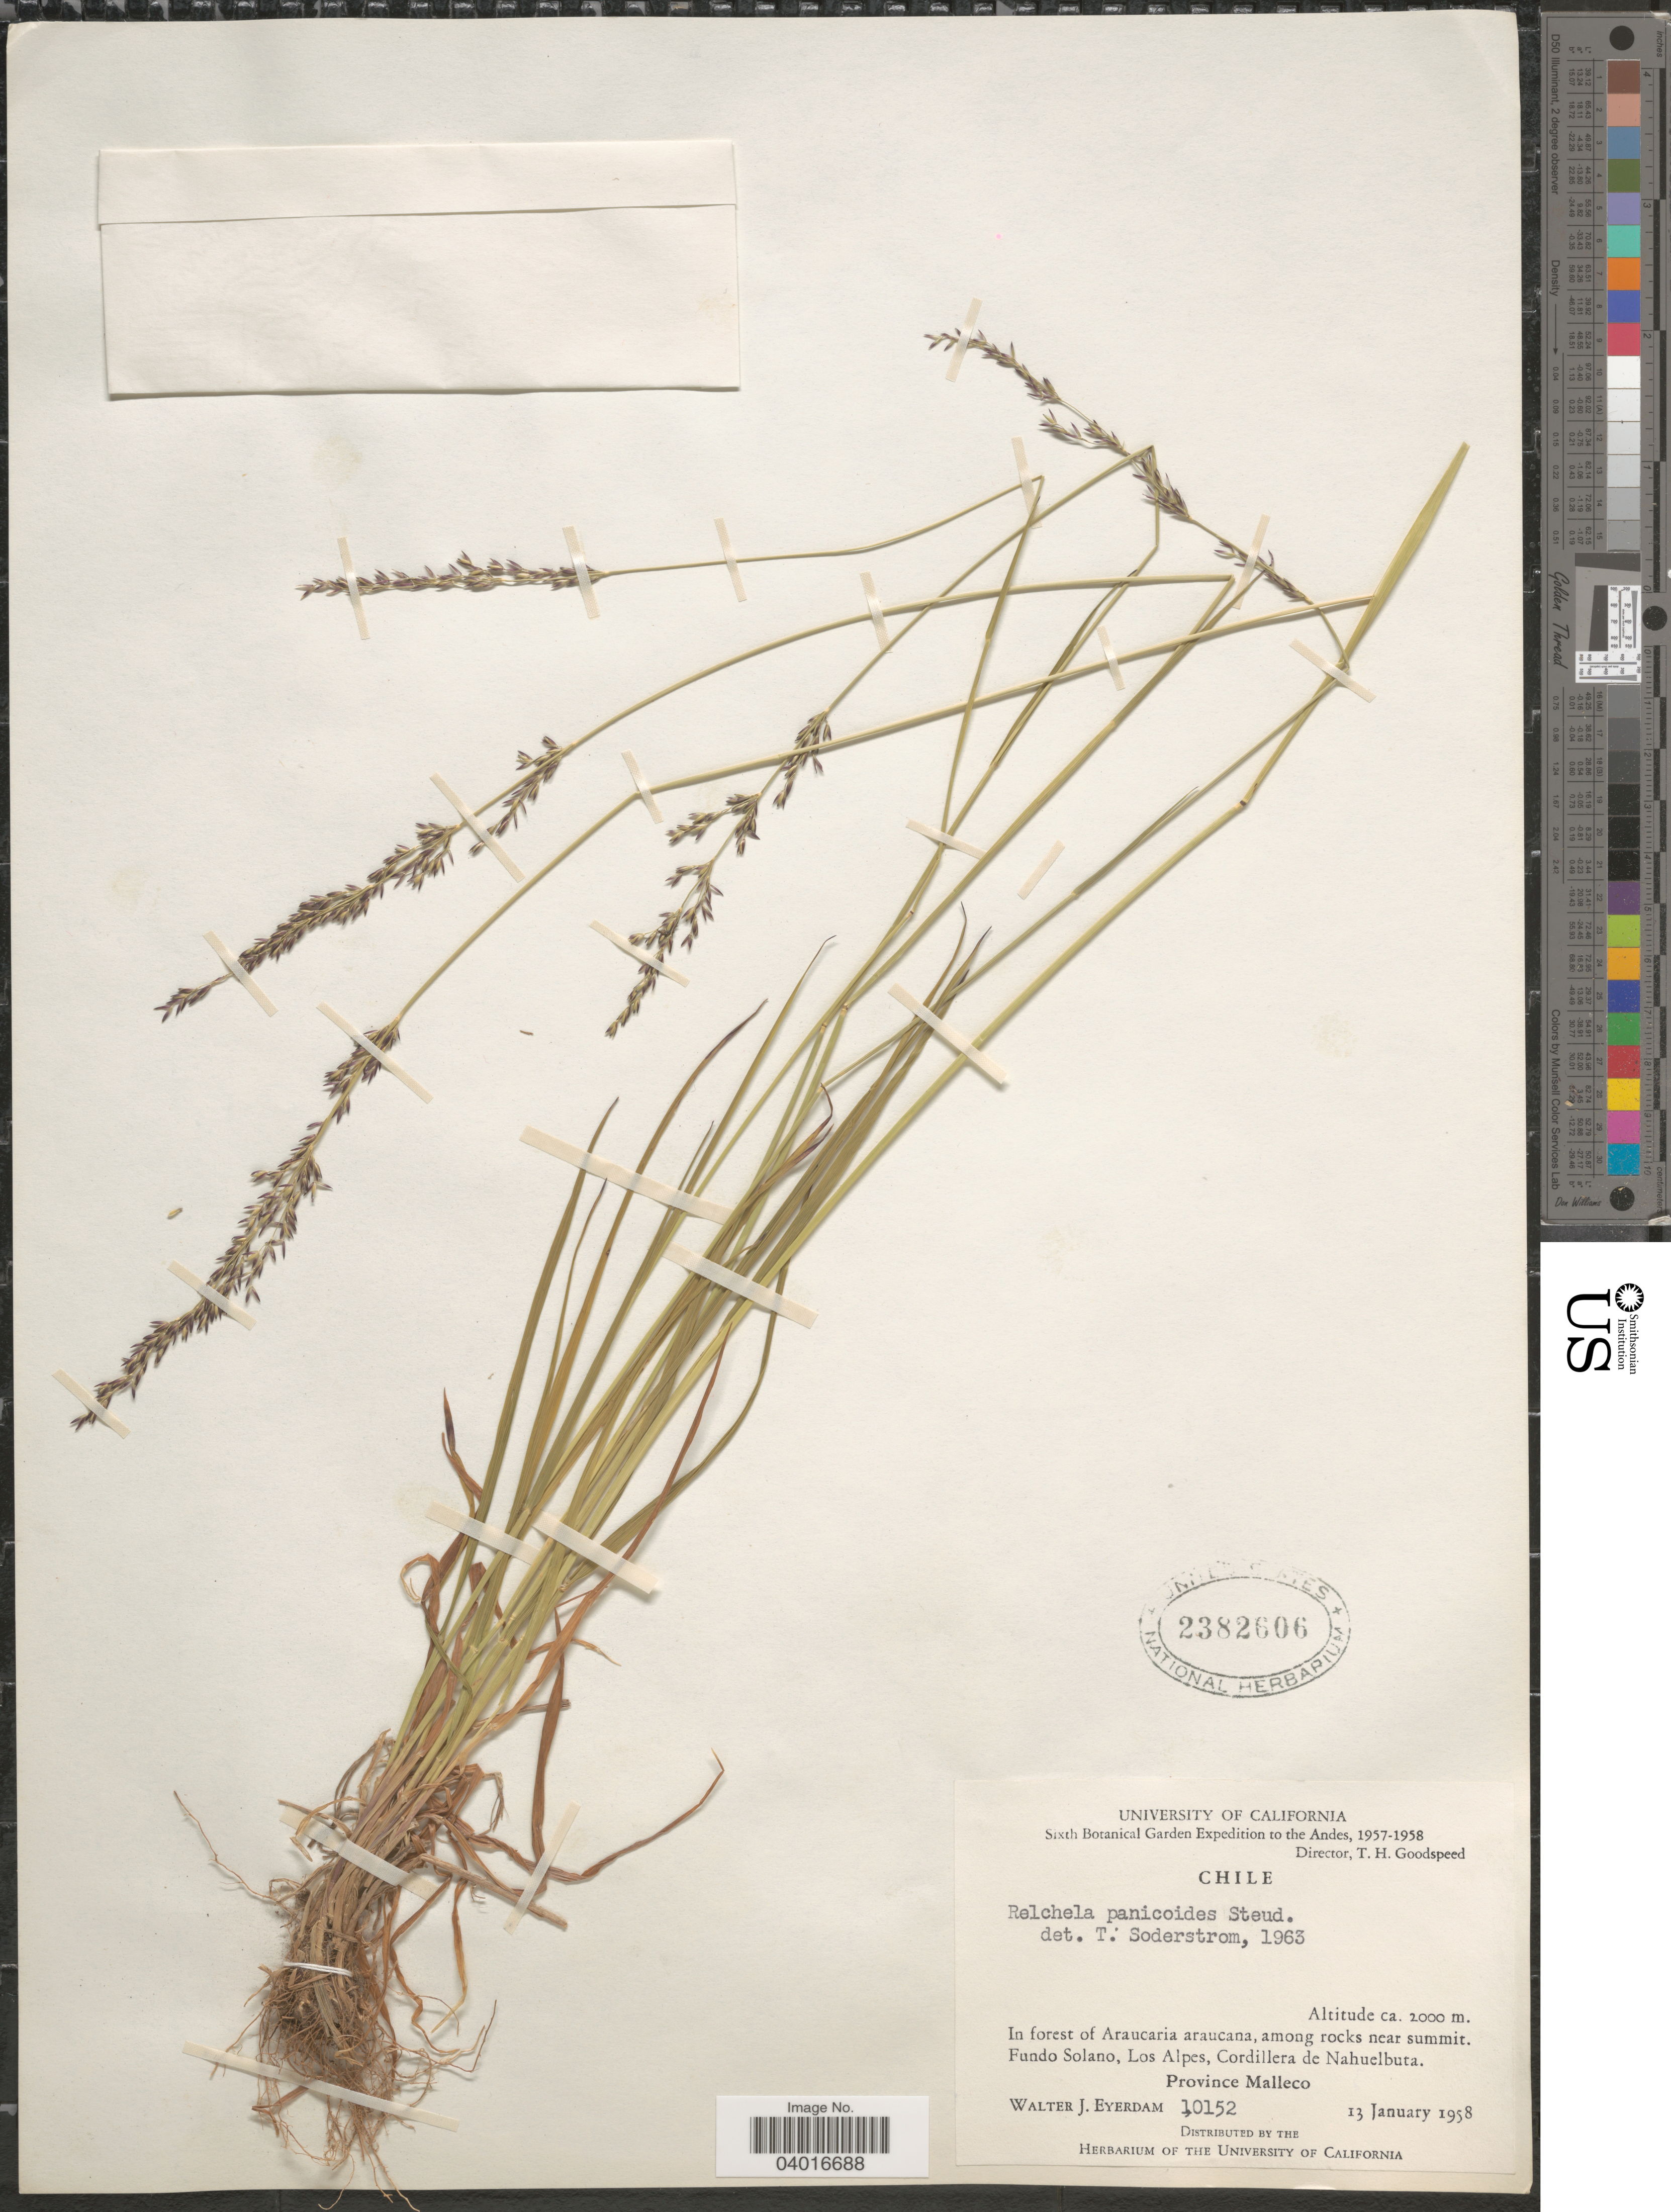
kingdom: Plantae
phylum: Tracheophyta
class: Liliopsida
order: Poales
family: Poaceae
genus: Relchela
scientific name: Relchela panicoides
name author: Steud.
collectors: W. J. Eyerdam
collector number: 10152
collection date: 1958-01-13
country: Chile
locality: The Andes. In forest of Araucaria araucana, among rocks near summit. Fundo Solano, Los Alpes, Cordillera de Nahuelbuta. Province Malleco.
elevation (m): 2000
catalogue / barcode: US 2382606